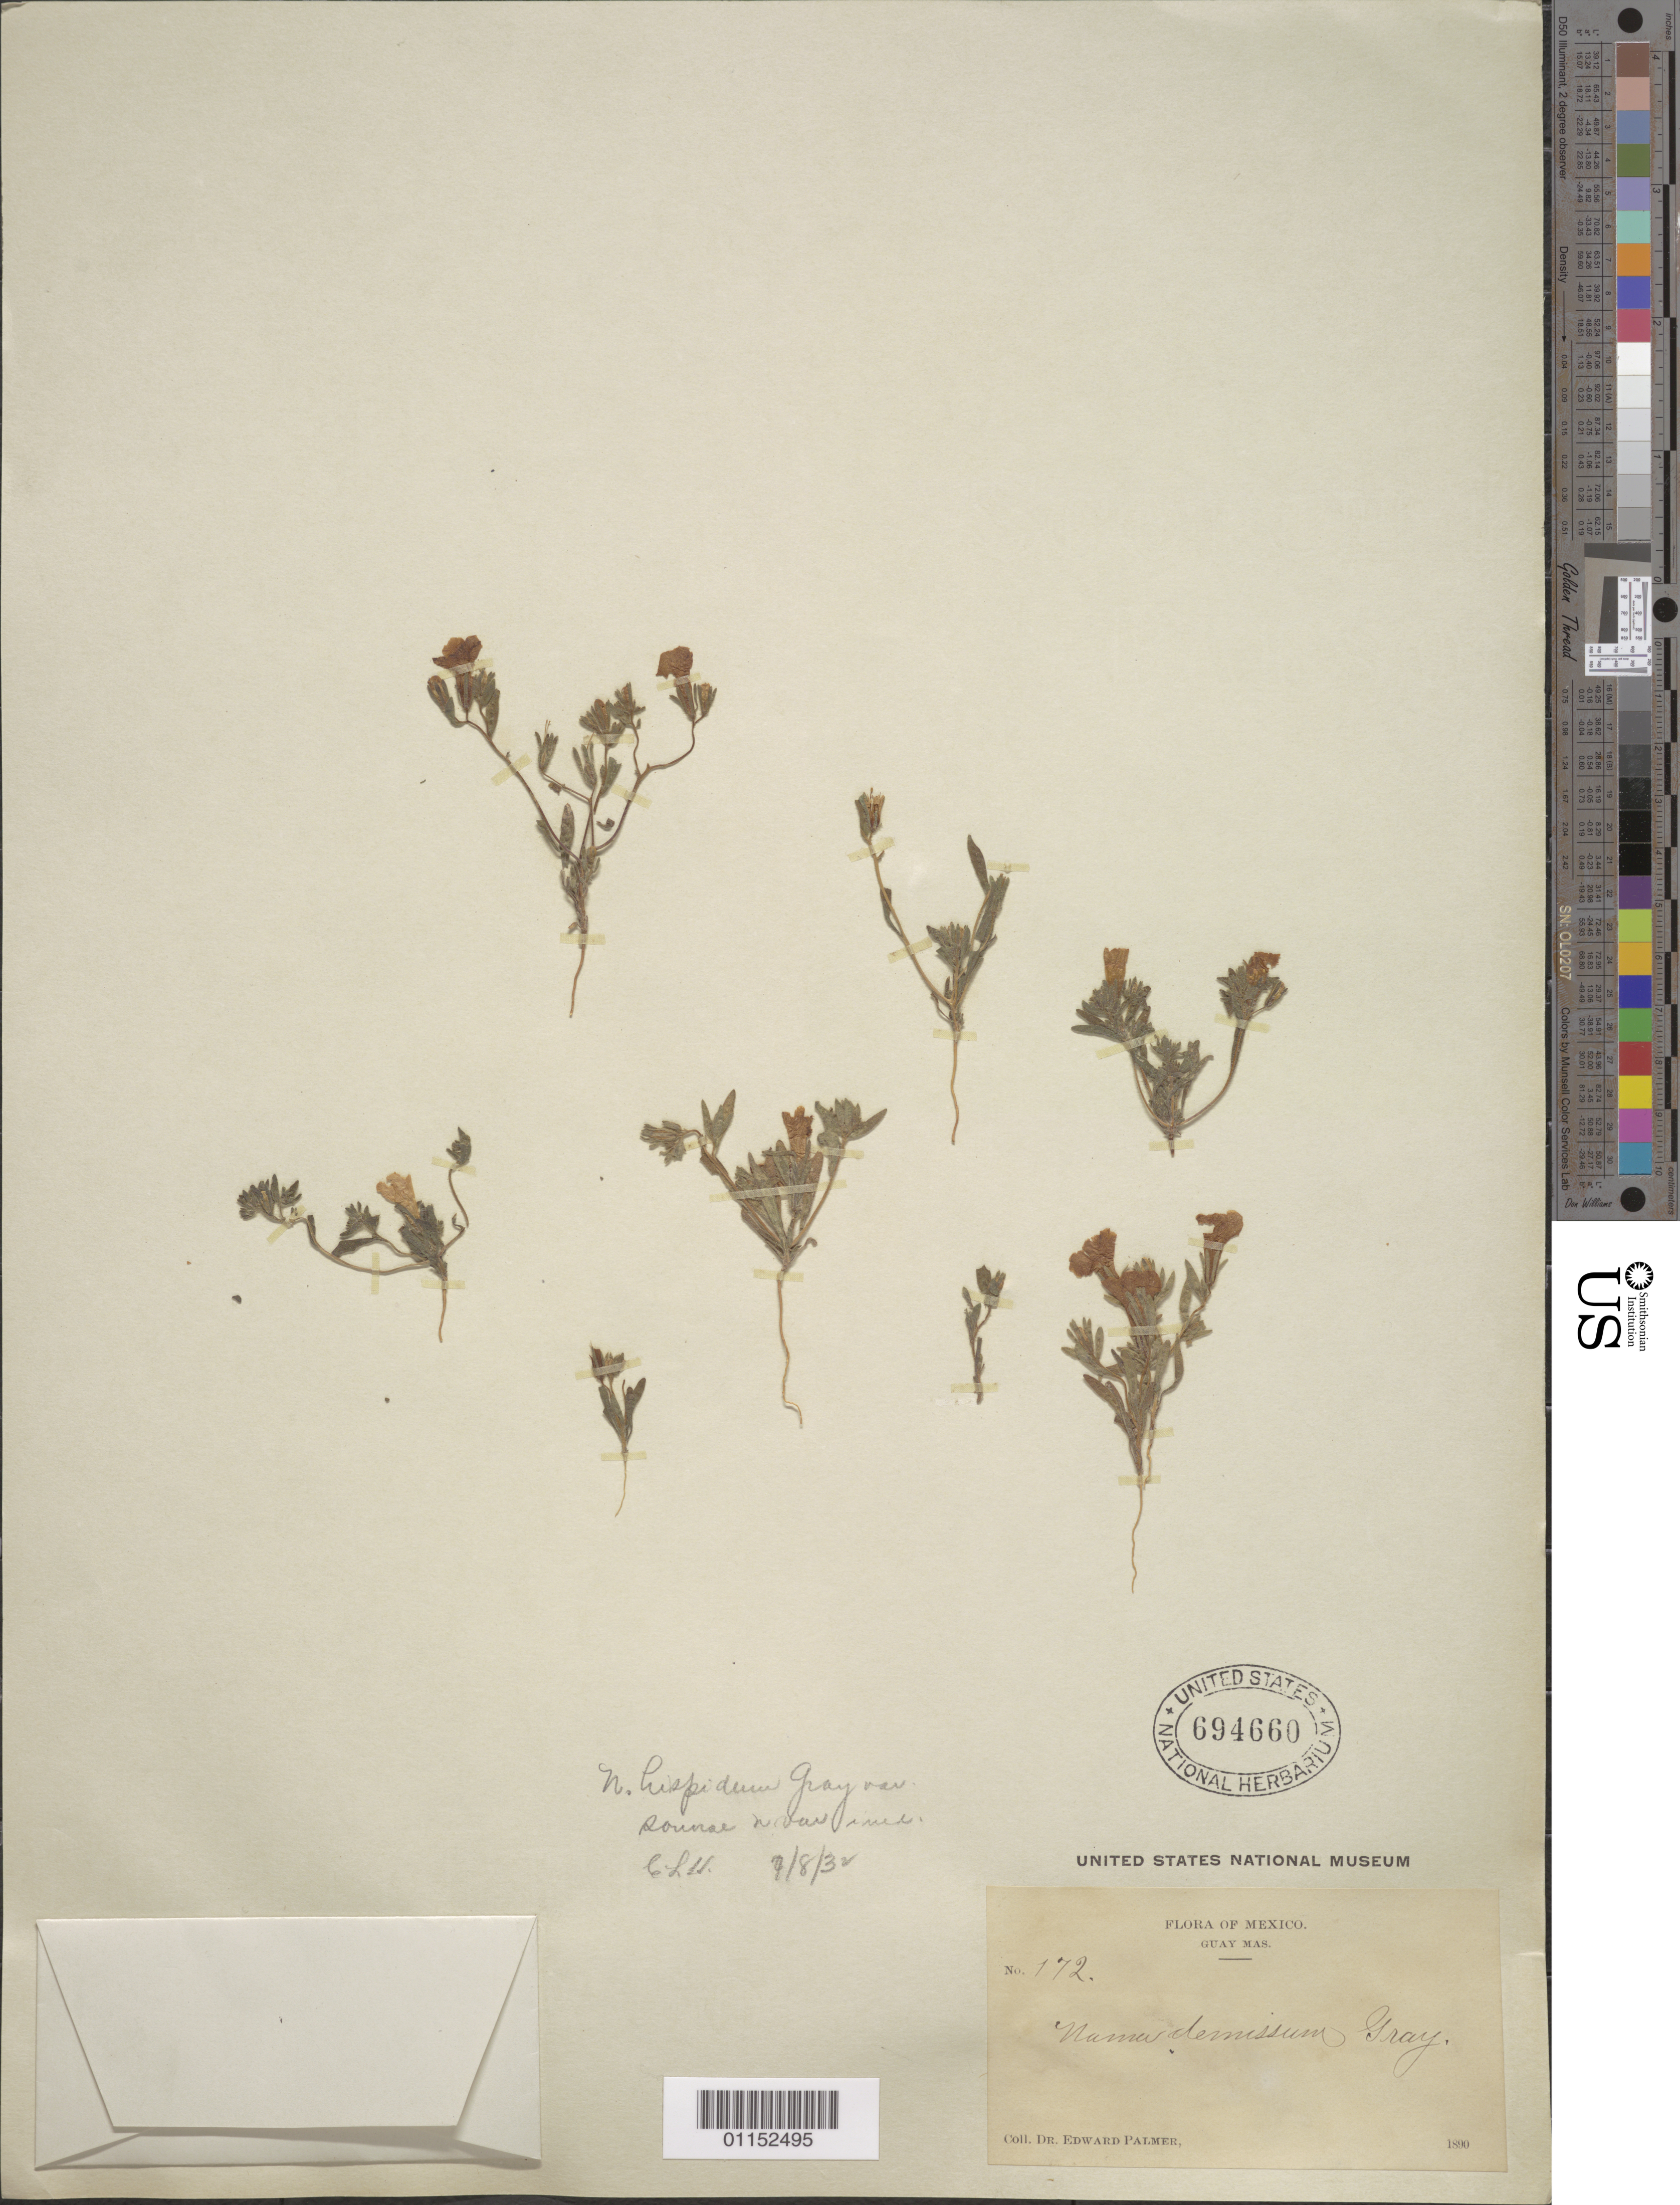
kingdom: Plantae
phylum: Tracheophyta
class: Magnoliopsida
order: Boraginales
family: Namaceae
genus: Nama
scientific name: Nama hispida var. sonorae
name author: C.L. Hitchc.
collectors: E. Palmer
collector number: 172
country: Mexico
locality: Guay Mas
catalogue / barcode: US 694660